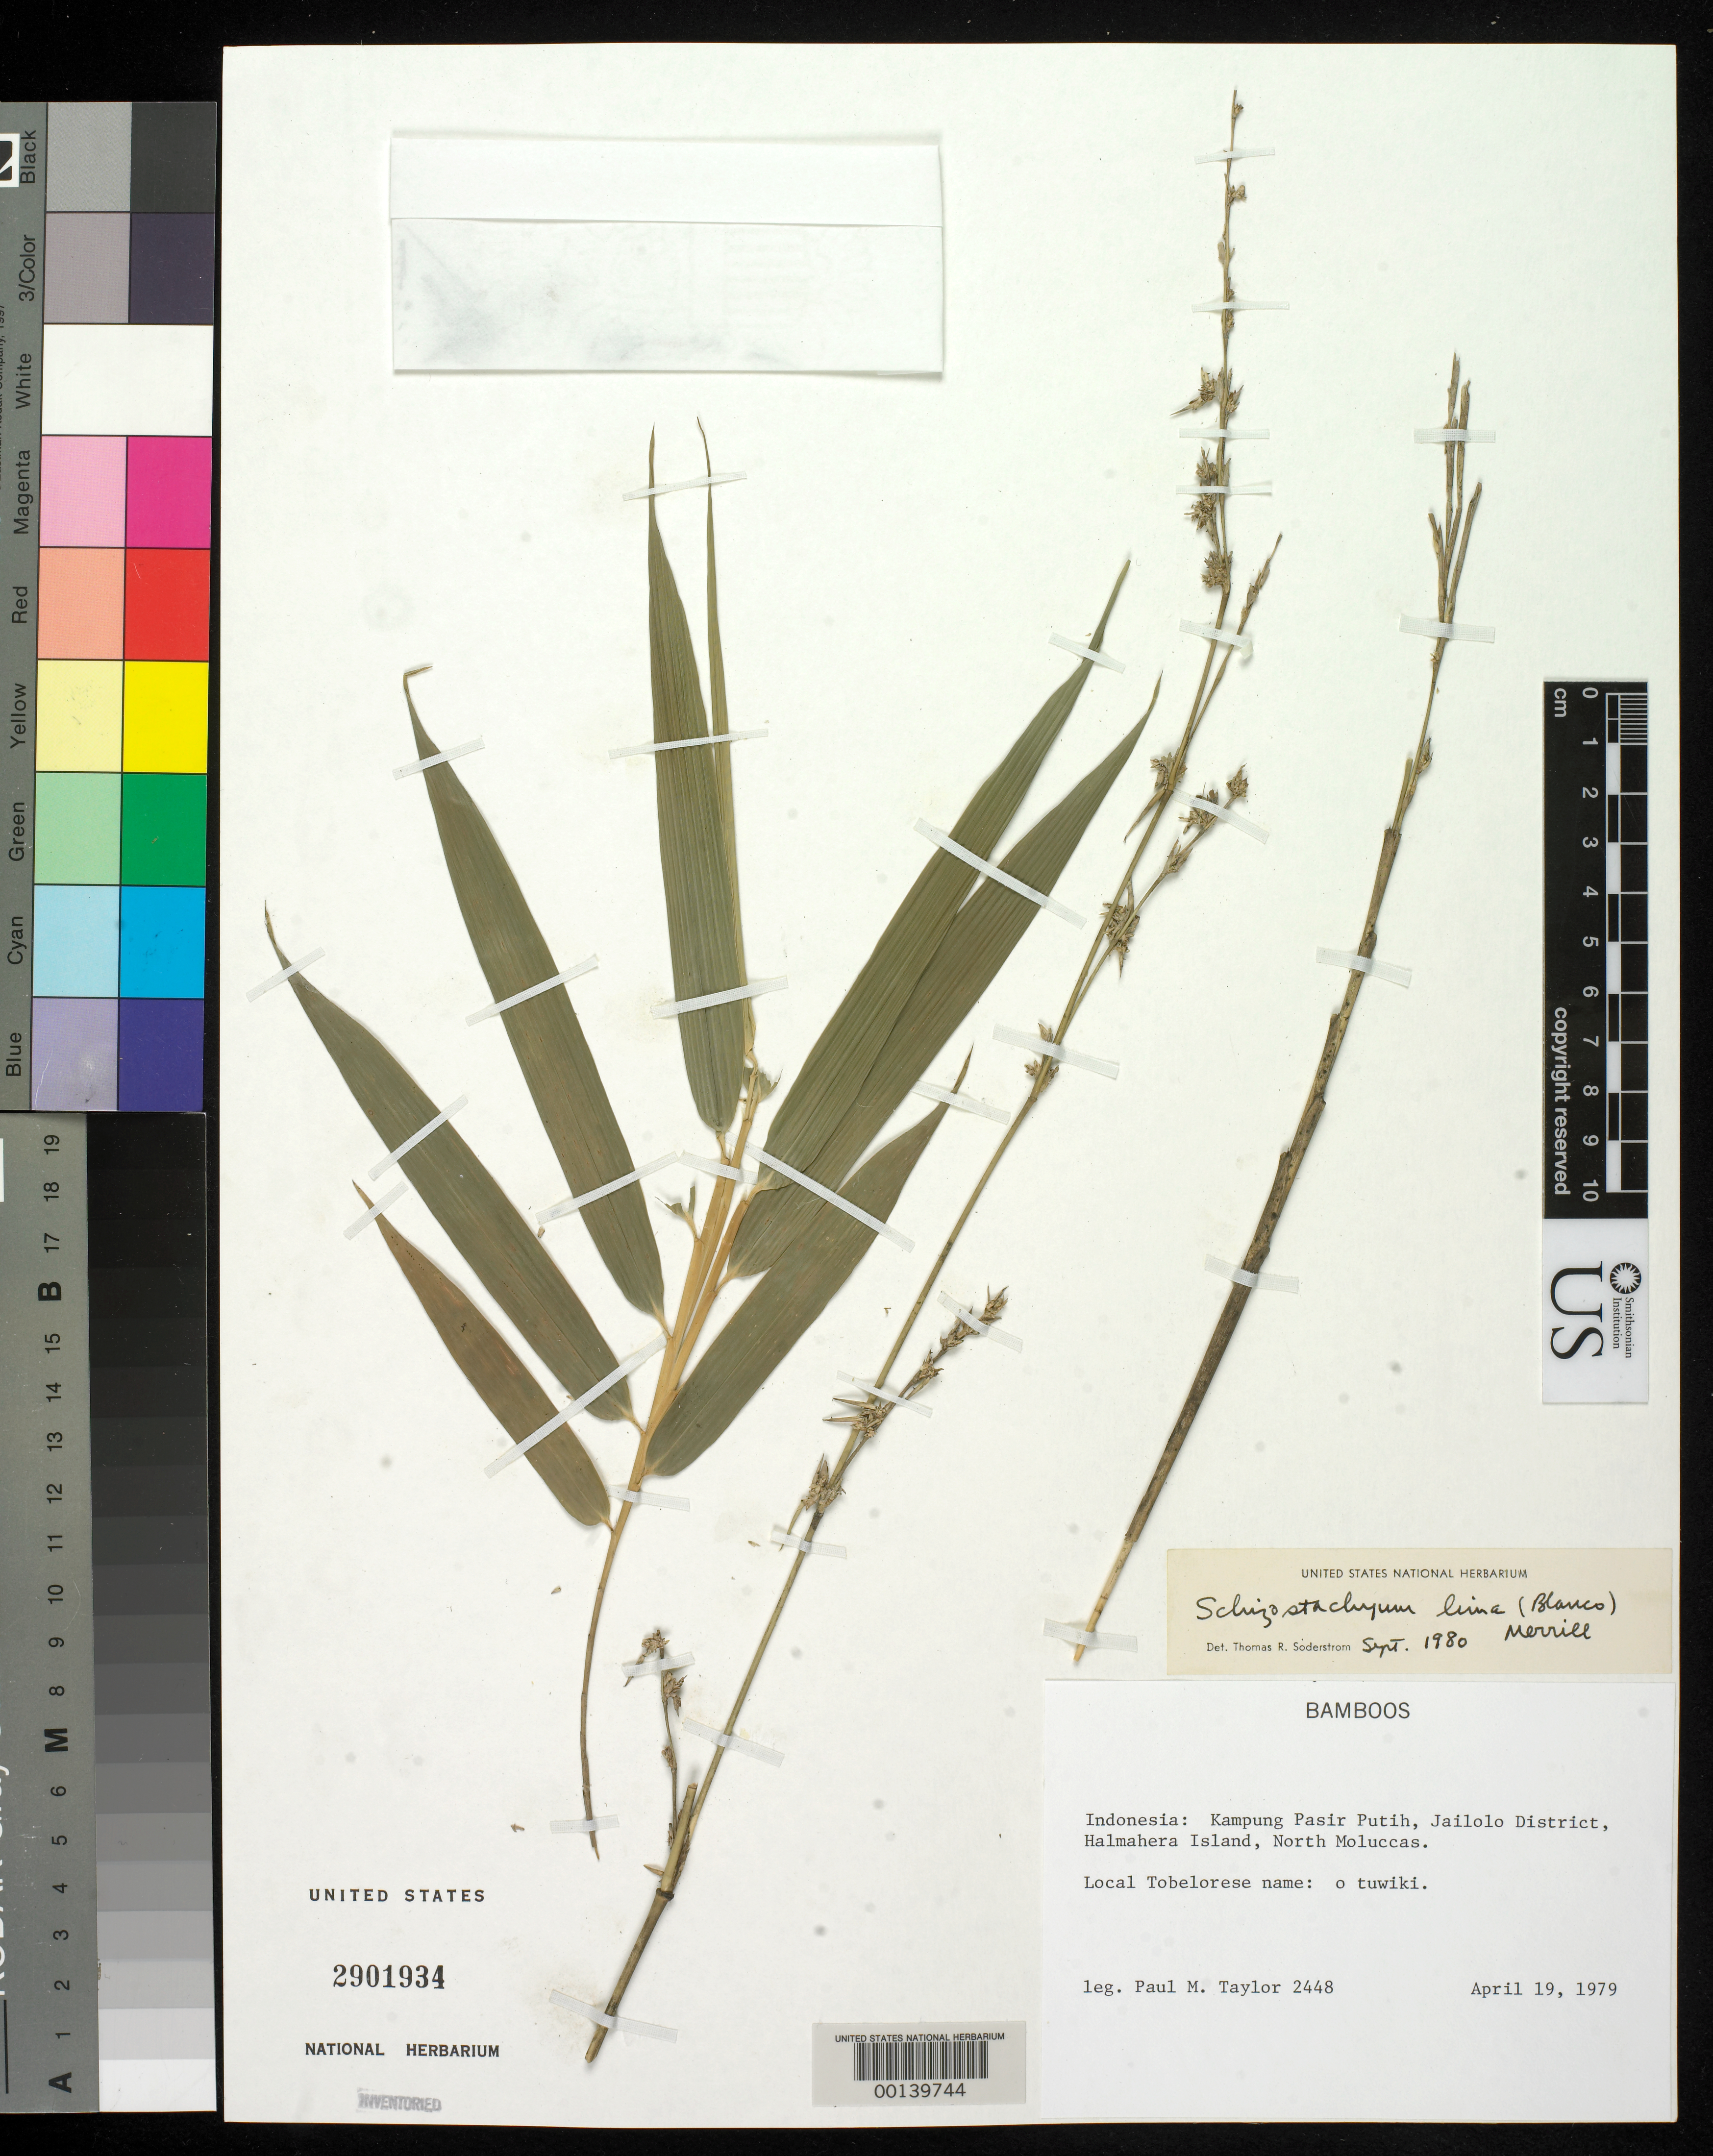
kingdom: Plantae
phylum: Tracheophyta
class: Liliopsida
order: Poales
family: Poaceae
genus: Schizostachyum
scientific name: Schizostachyum lima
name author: (Blanco) Merr.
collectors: P. M. Taylor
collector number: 2448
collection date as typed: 19 Apr 1979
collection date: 1979-04-19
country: Indonesia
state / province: Maluku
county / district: Maluku Utara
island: Halmahera Island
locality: Jailolo District, Kampung Pasir Putih [Moluccas]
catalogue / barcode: US 2901934